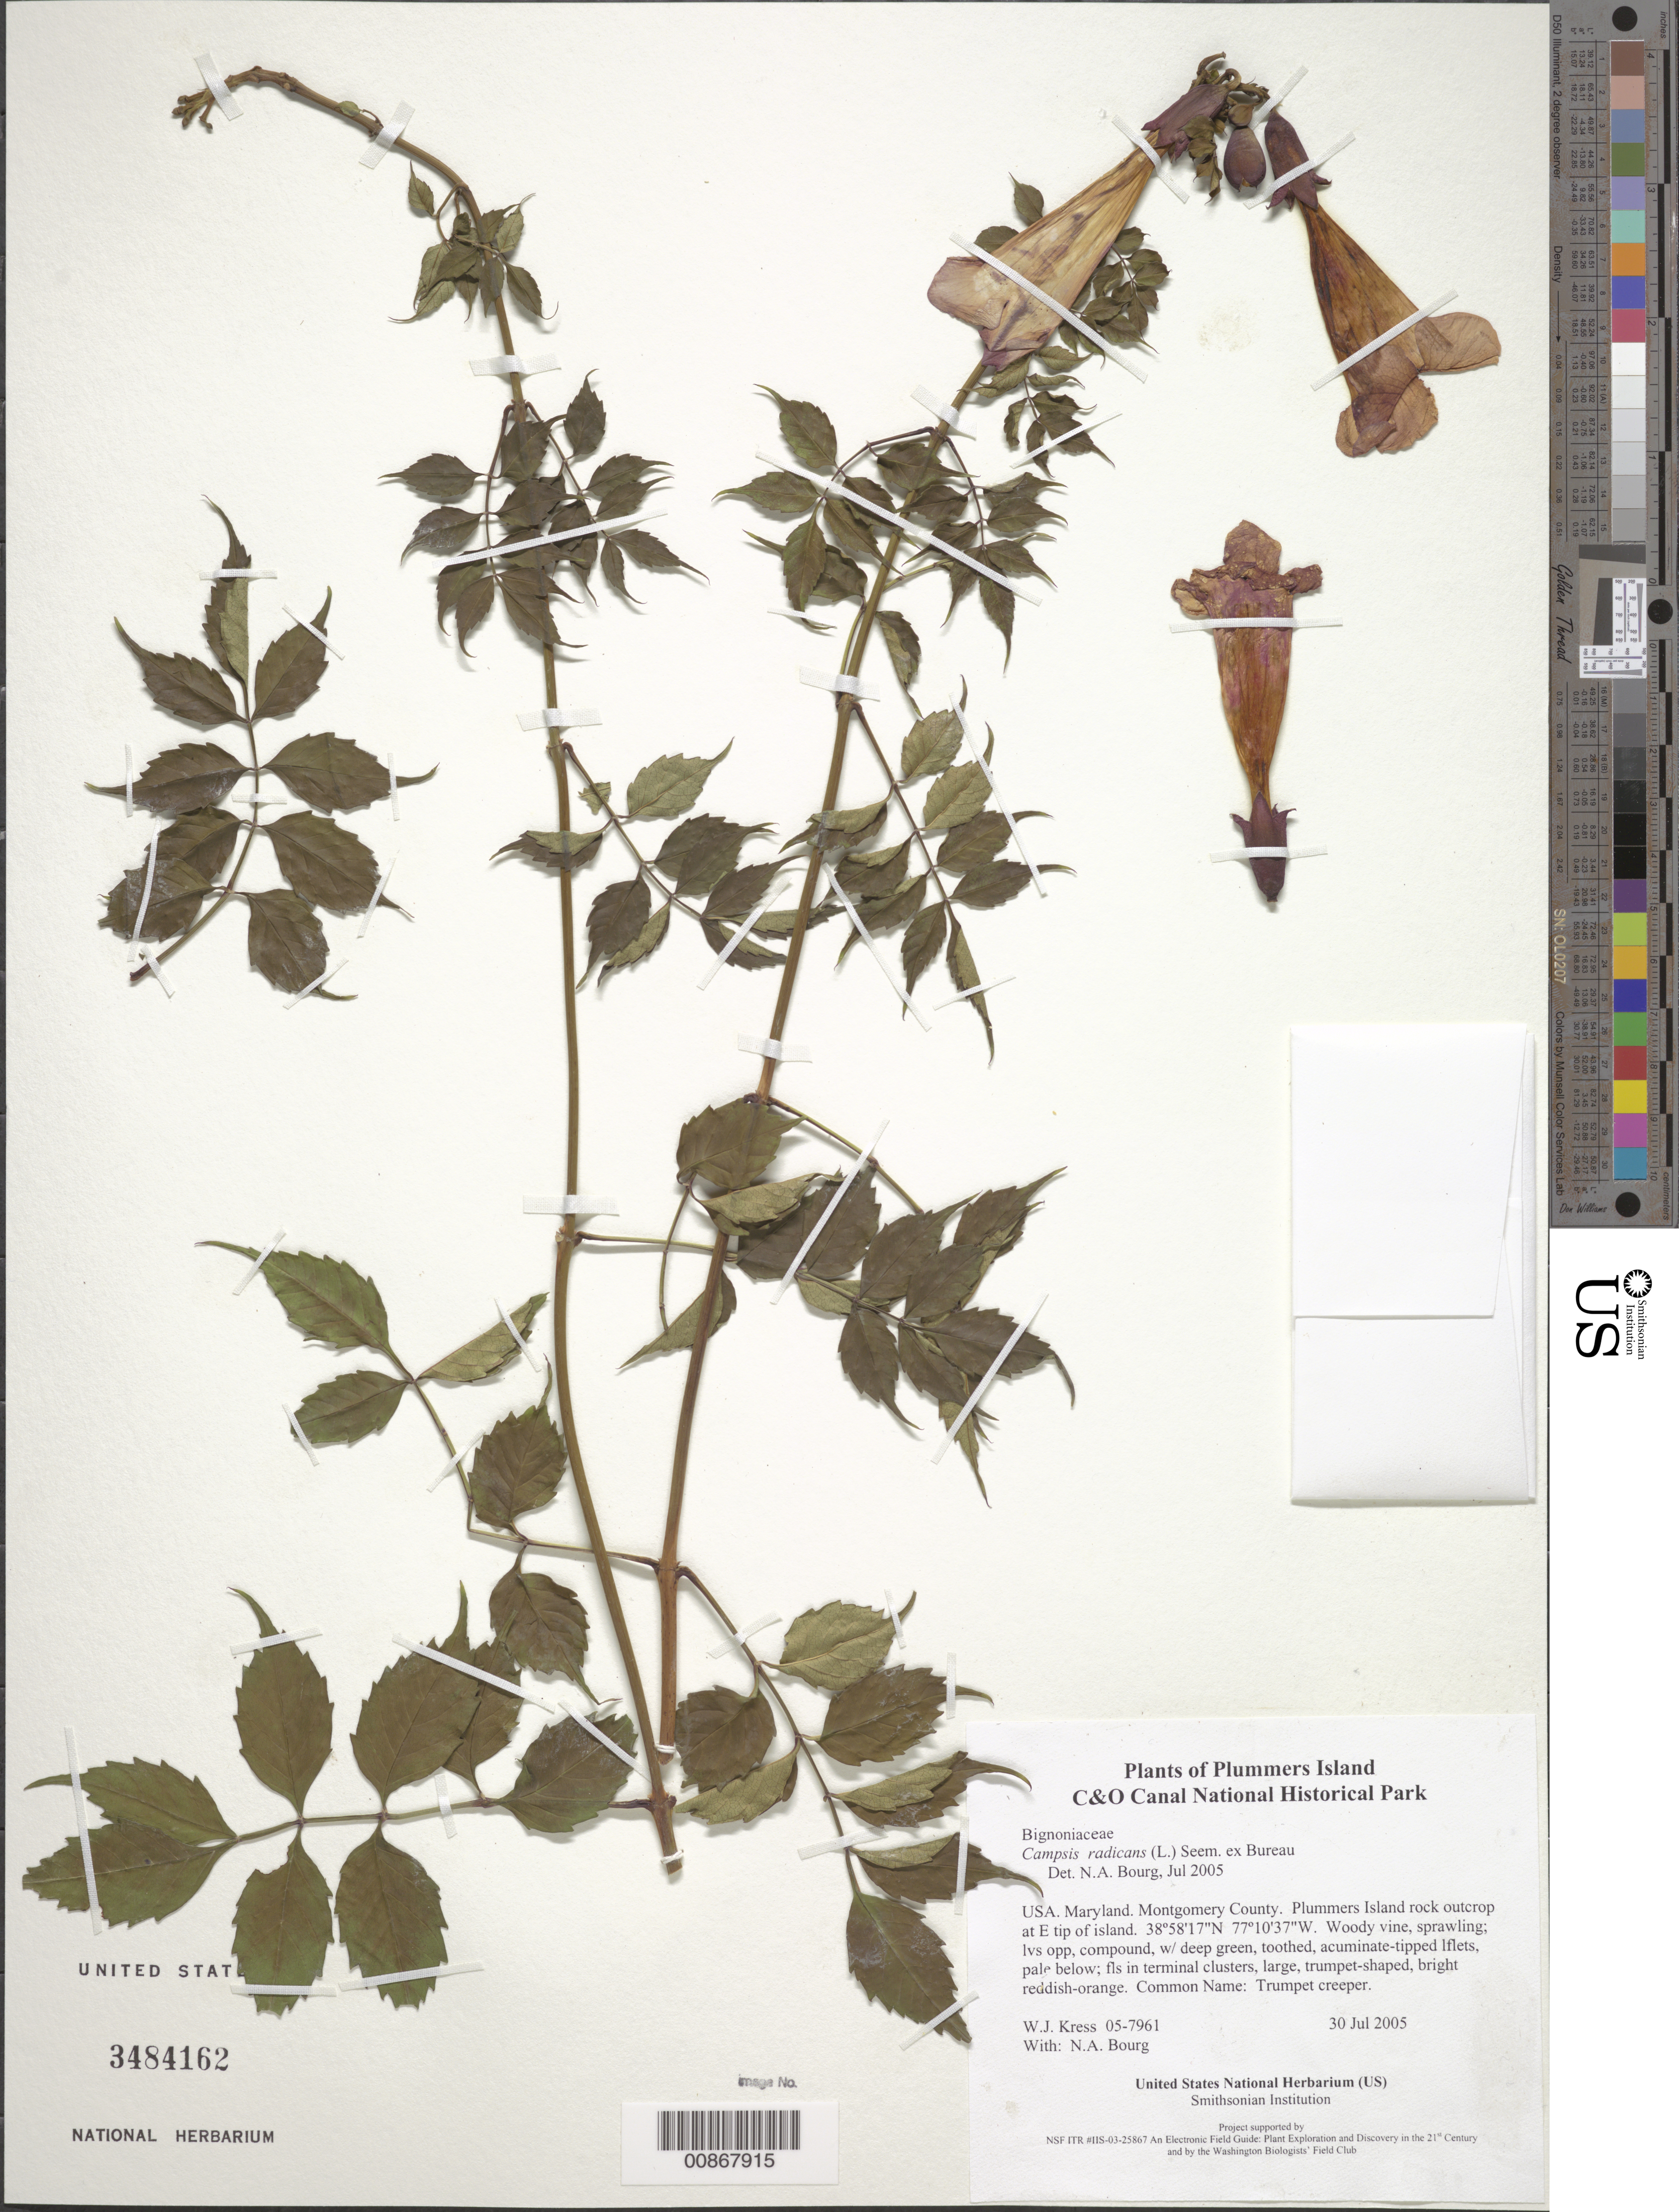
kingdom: Plantae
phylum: Tracheophyta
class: Magnoliopsida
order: Lamiales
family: Bignoniaceae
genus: Campsis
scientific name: Campsis radicans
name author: (L.) Seem.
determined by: Bourg, N. A.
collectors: W. J. Kress & N. A. Bourg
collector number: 05-7961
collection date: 2005-07-30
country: United States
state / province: Maryland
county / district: Montgomery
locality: Chesapeake and Ohio Canal National Historical Park, Plummers Island rock outcrop at E tip of island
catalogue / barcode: US 3484162